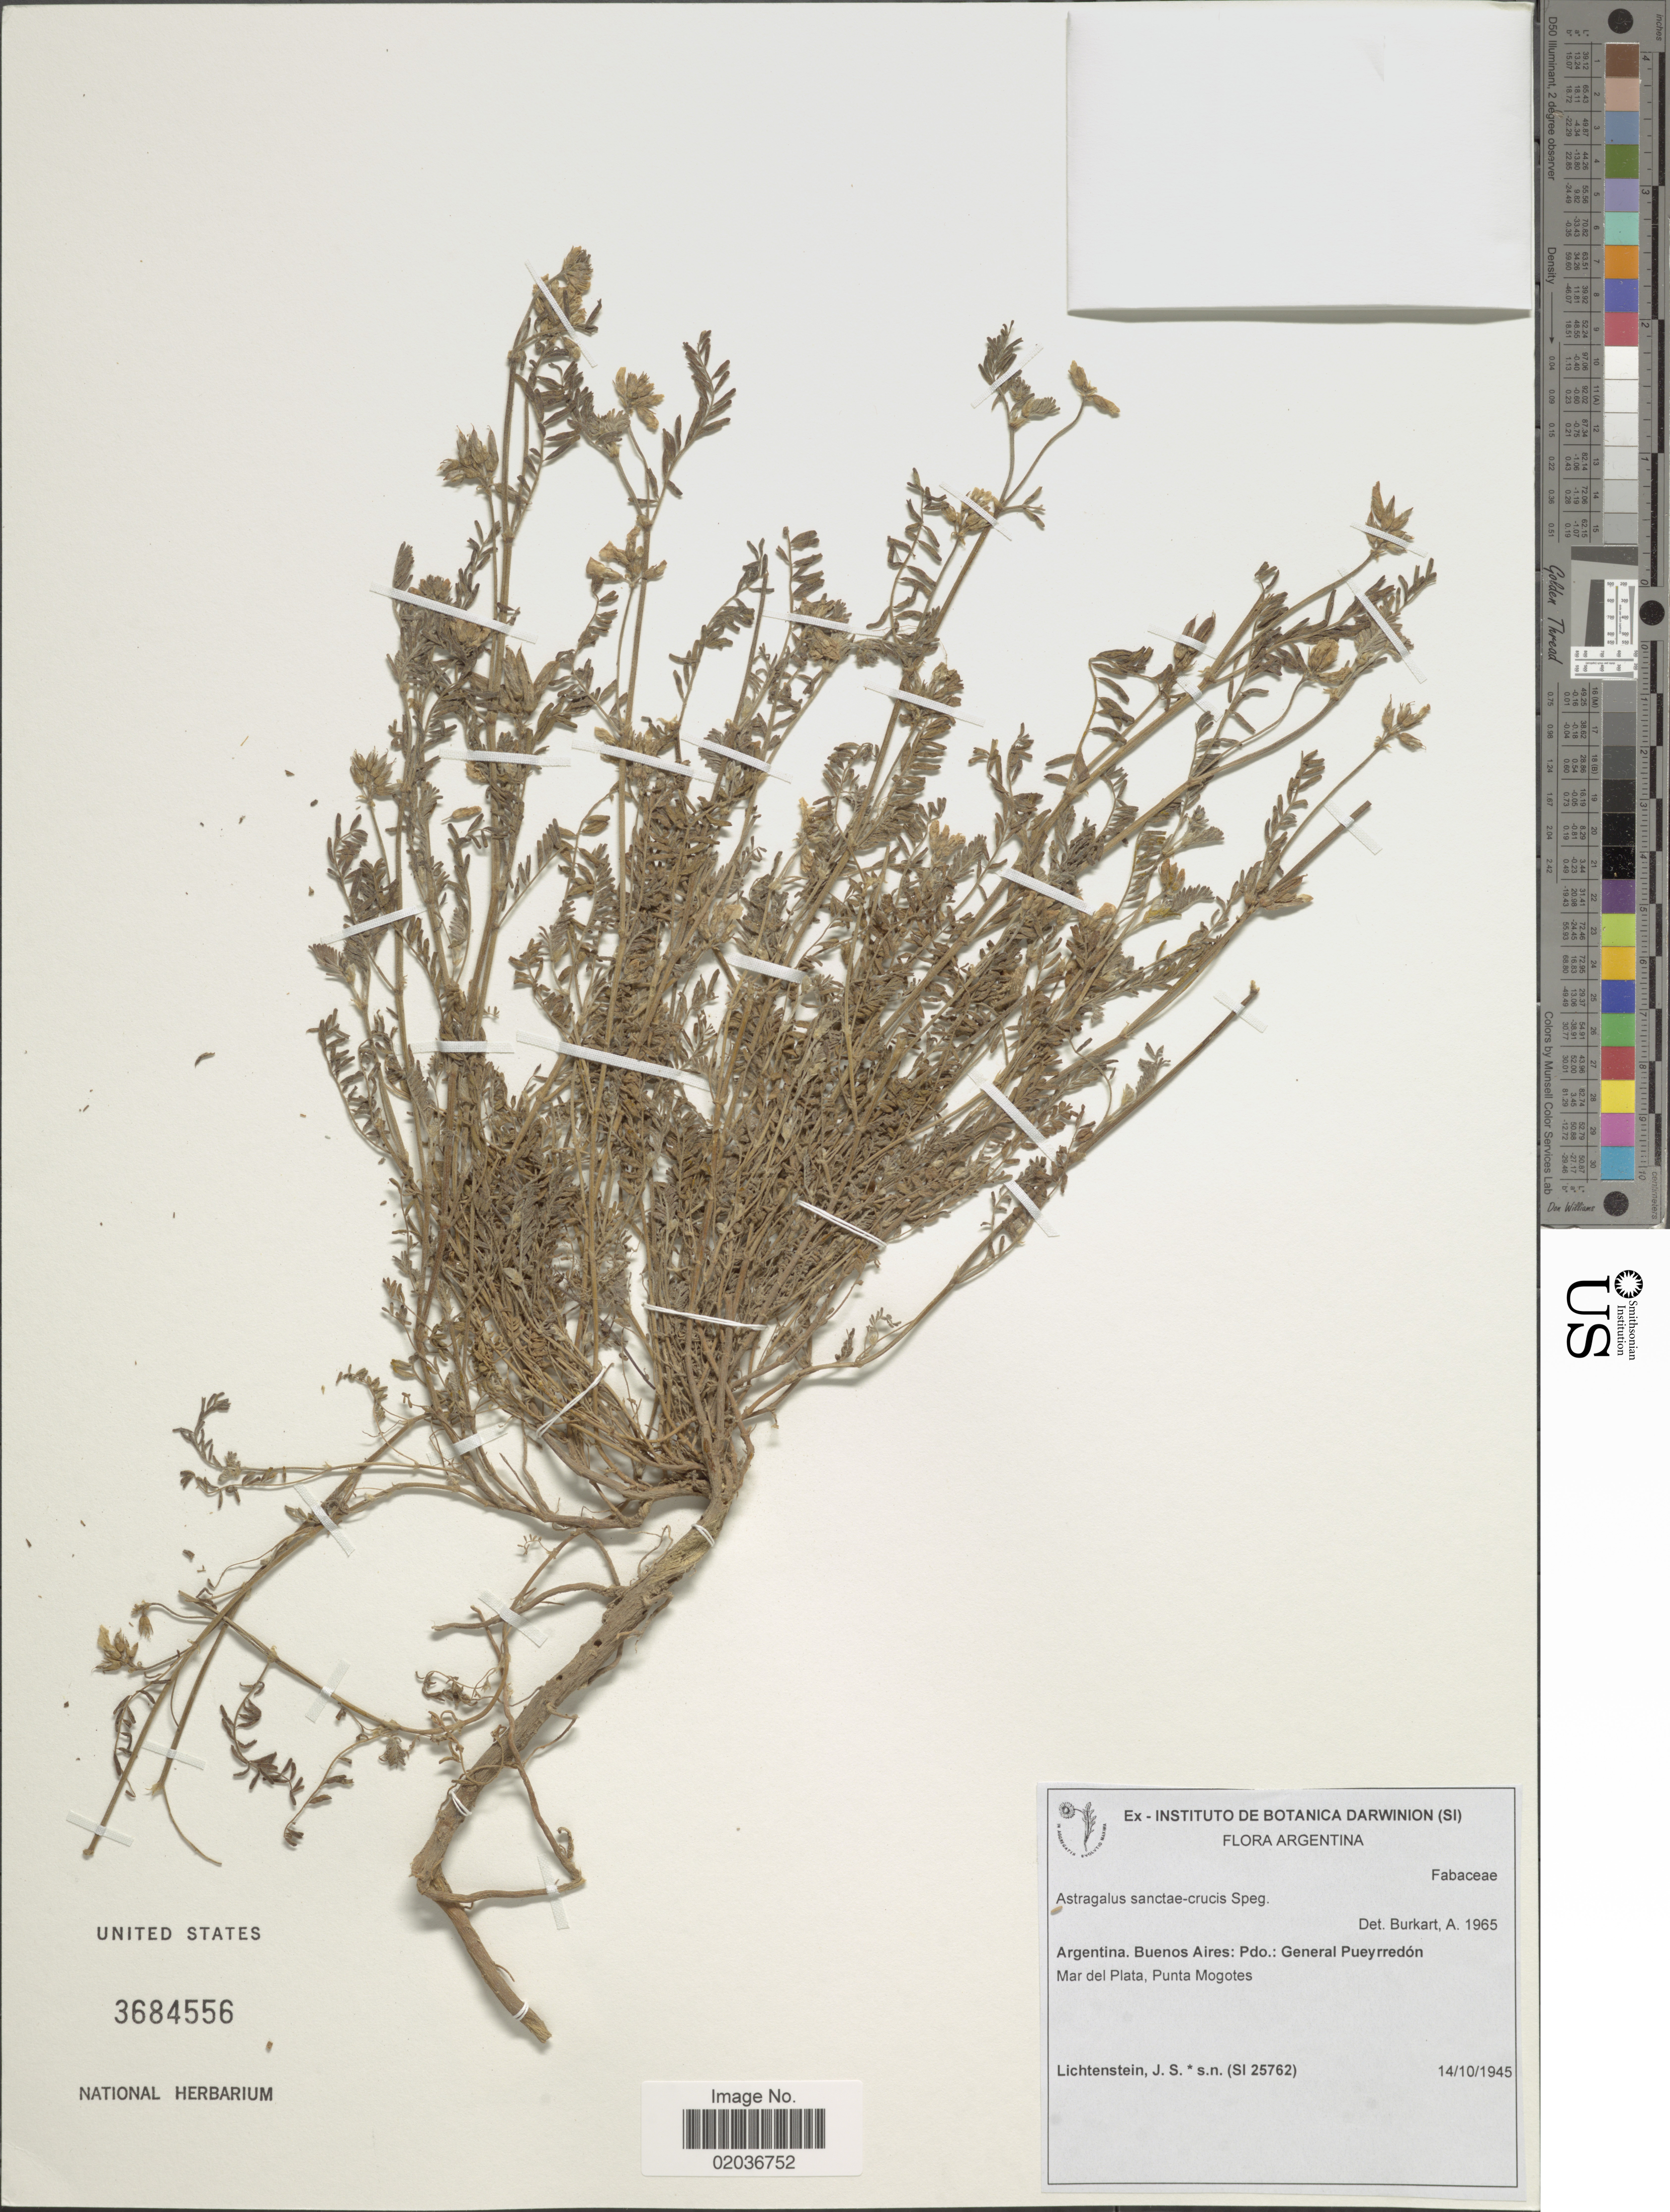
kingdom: Plantae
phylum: Tracheophyta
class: Magnoliopsida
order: Fabales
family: Fabaceae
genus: Astragalus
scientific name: Astragalus sanctae-crucis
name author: Speg.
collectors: J. Lichtenstein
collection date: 1945-10-14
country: Argentina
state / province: Buenos Aires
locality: Buenos Aires: Pdo: General Pueyrredón. Mar del Plata, Punta Mogotes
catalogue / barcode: US 3684556